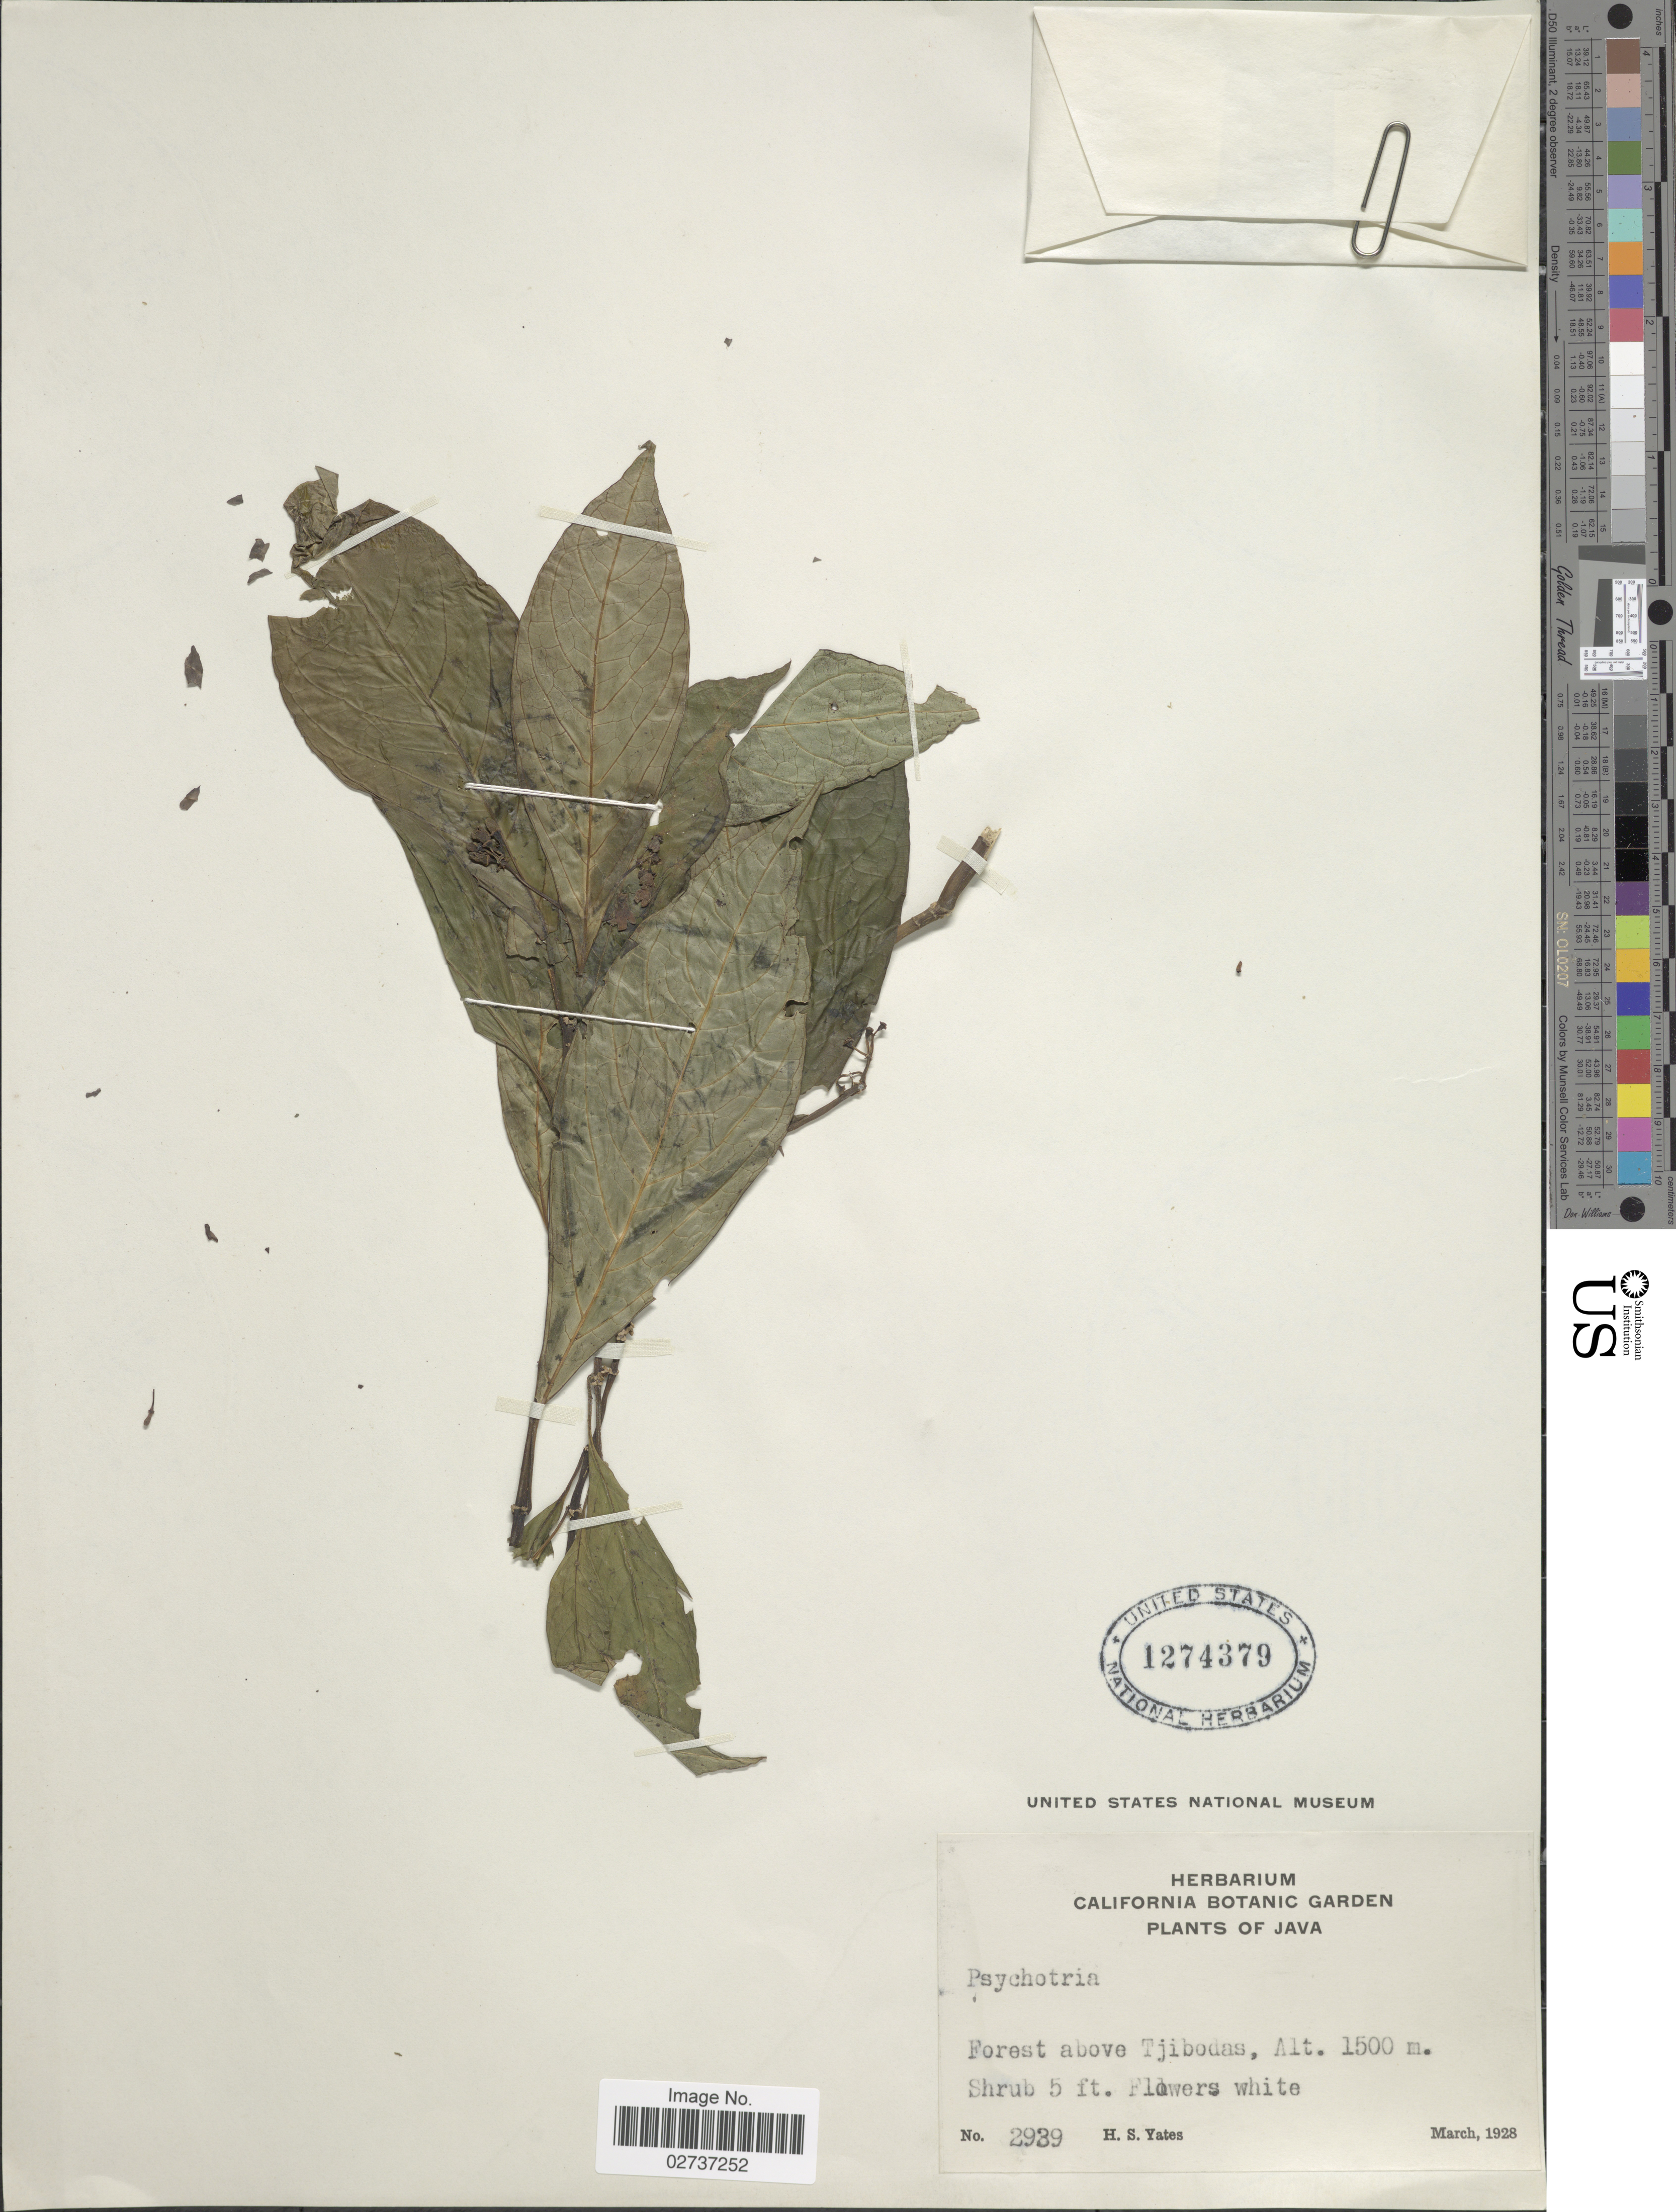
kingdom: Plantae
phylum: Tracheophyta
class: Magnoliopsida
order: Gentianales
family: Rubiaceae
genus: Psychotria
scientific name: Psychotria sp.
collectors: H. S. Yates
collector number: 2939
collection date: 1928-03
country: Indonesia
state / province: Java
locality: Forest above Tjibodas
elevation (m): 1500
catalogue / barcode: US 1274379